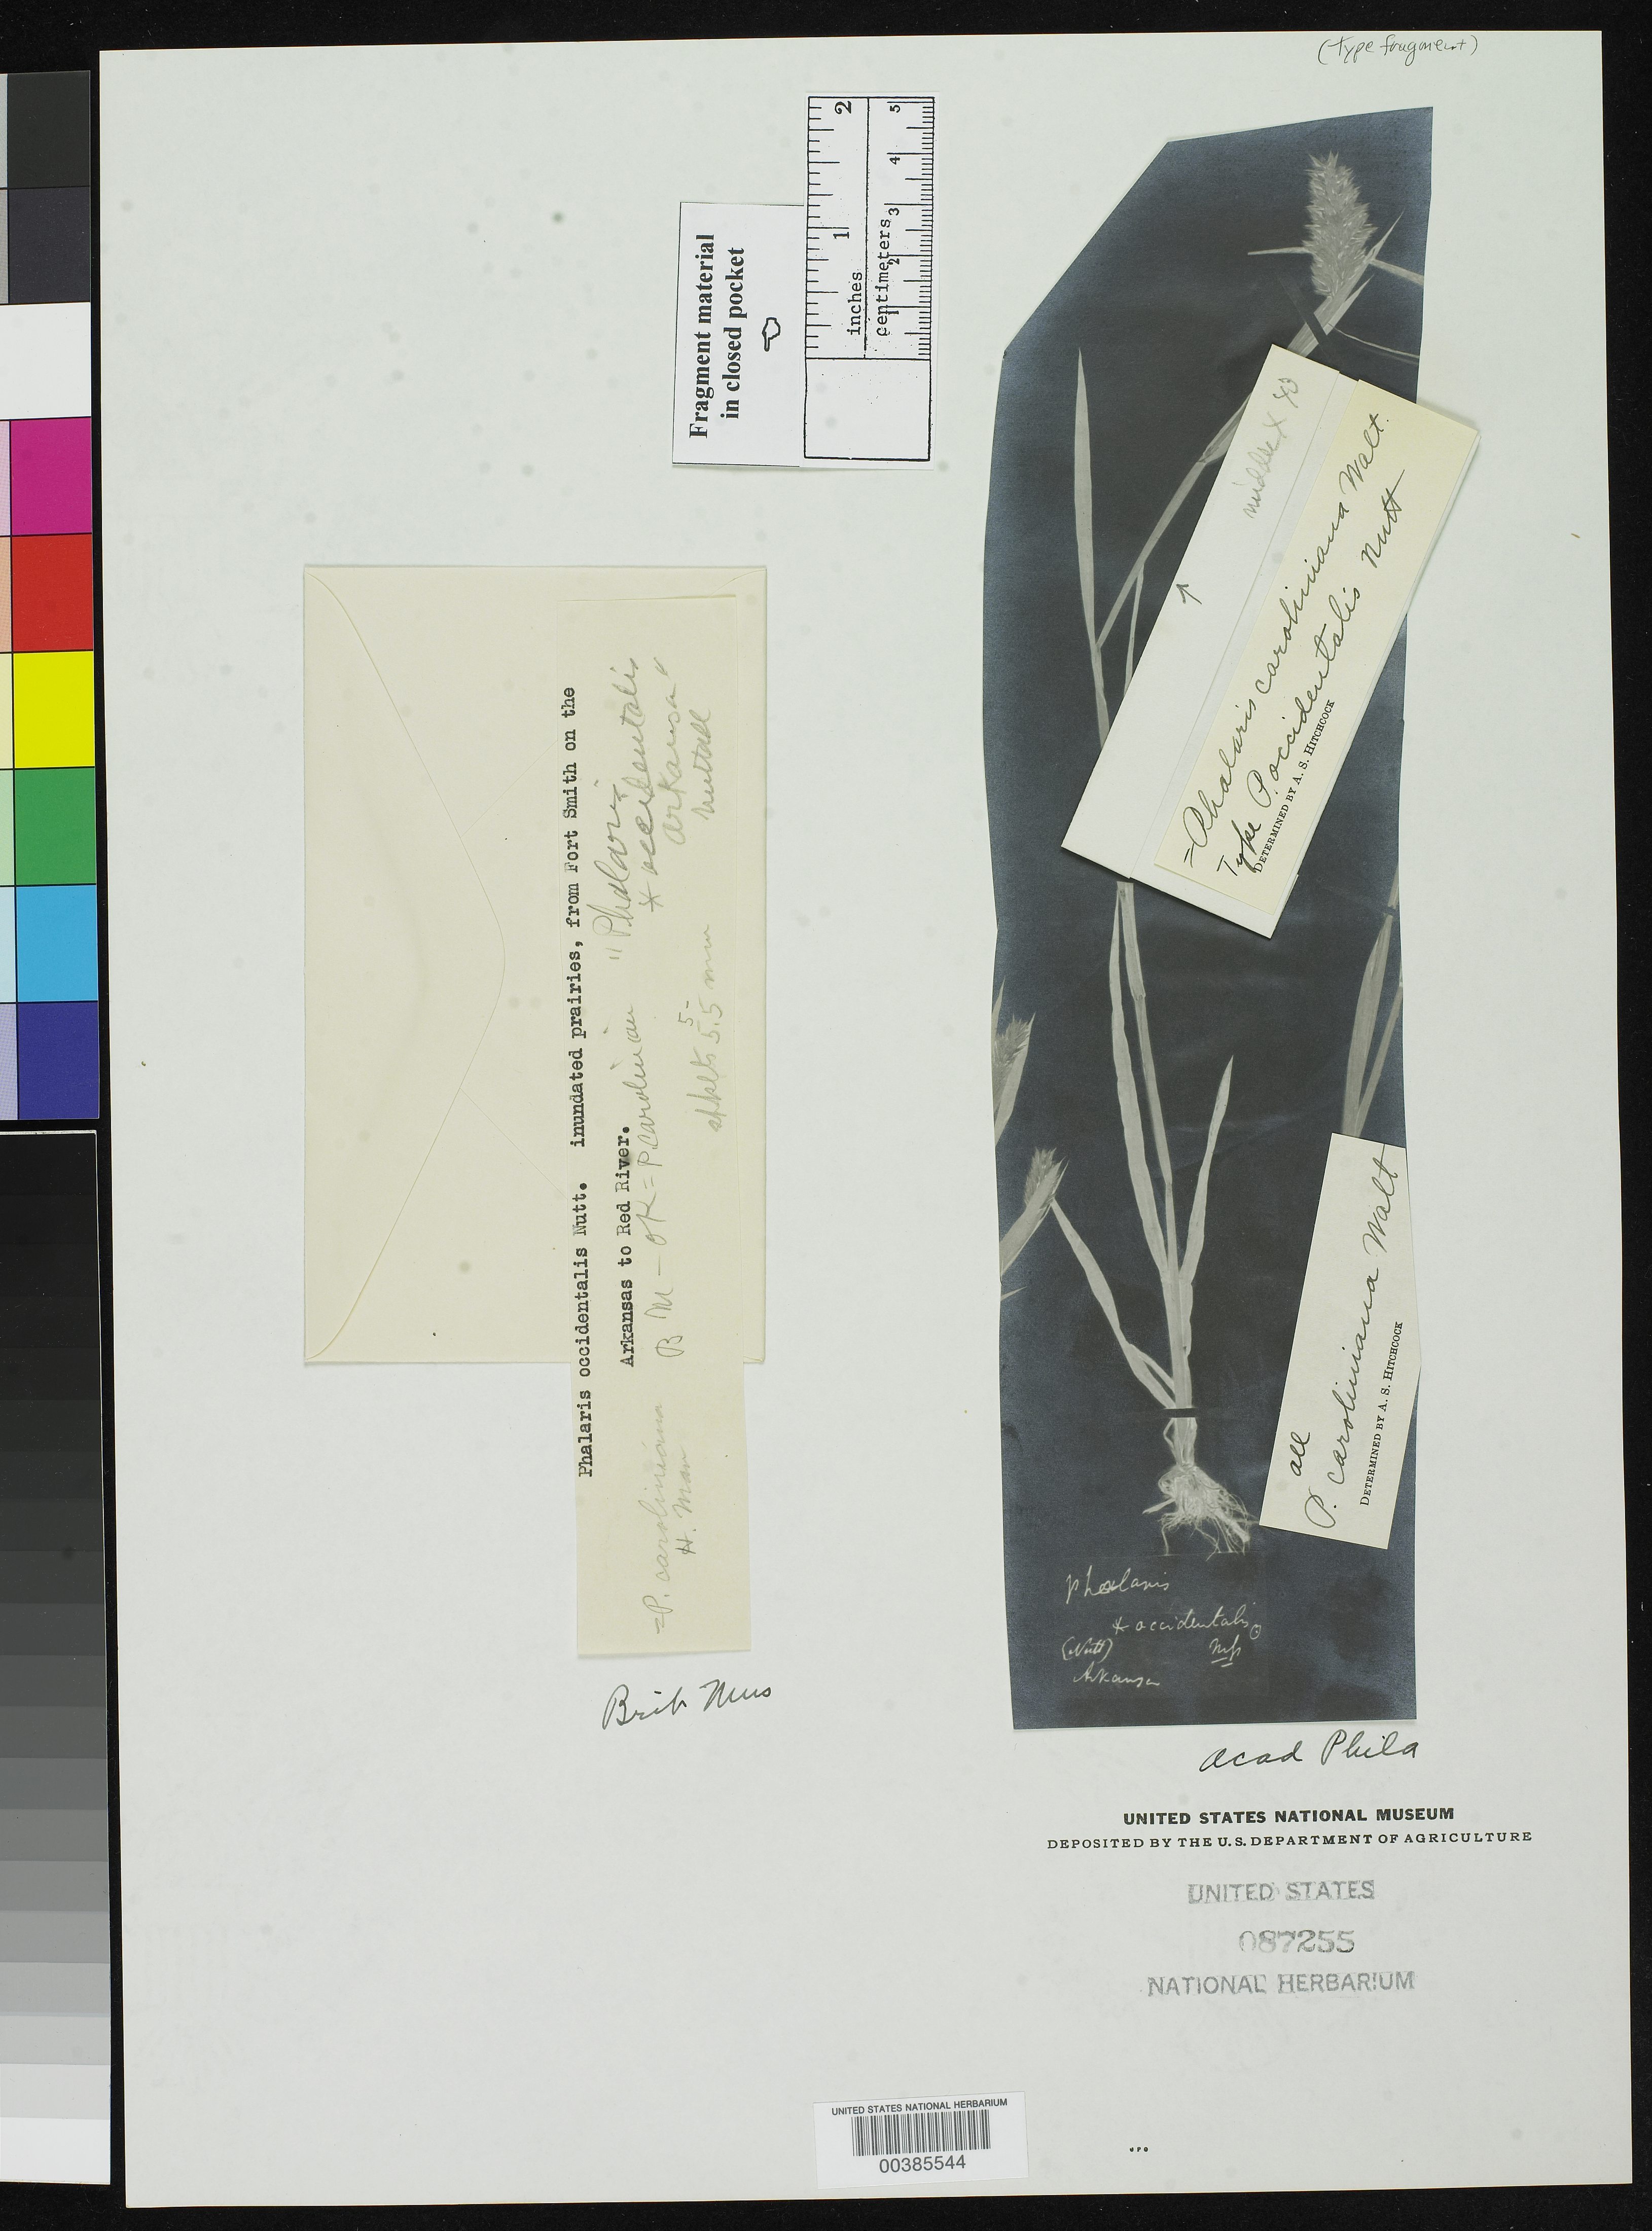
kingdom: Plantae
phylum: Tracheophyta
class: Liliopsida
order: Poales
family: Poaceae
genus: Phalaris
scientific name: Phalaris occidentalis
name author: Nutt.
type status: Type Fragment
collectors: T. Nuttall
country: United States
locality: Inundated prairies, from Fort Smith on the Arkansas to Red River.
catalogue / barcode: US 87255